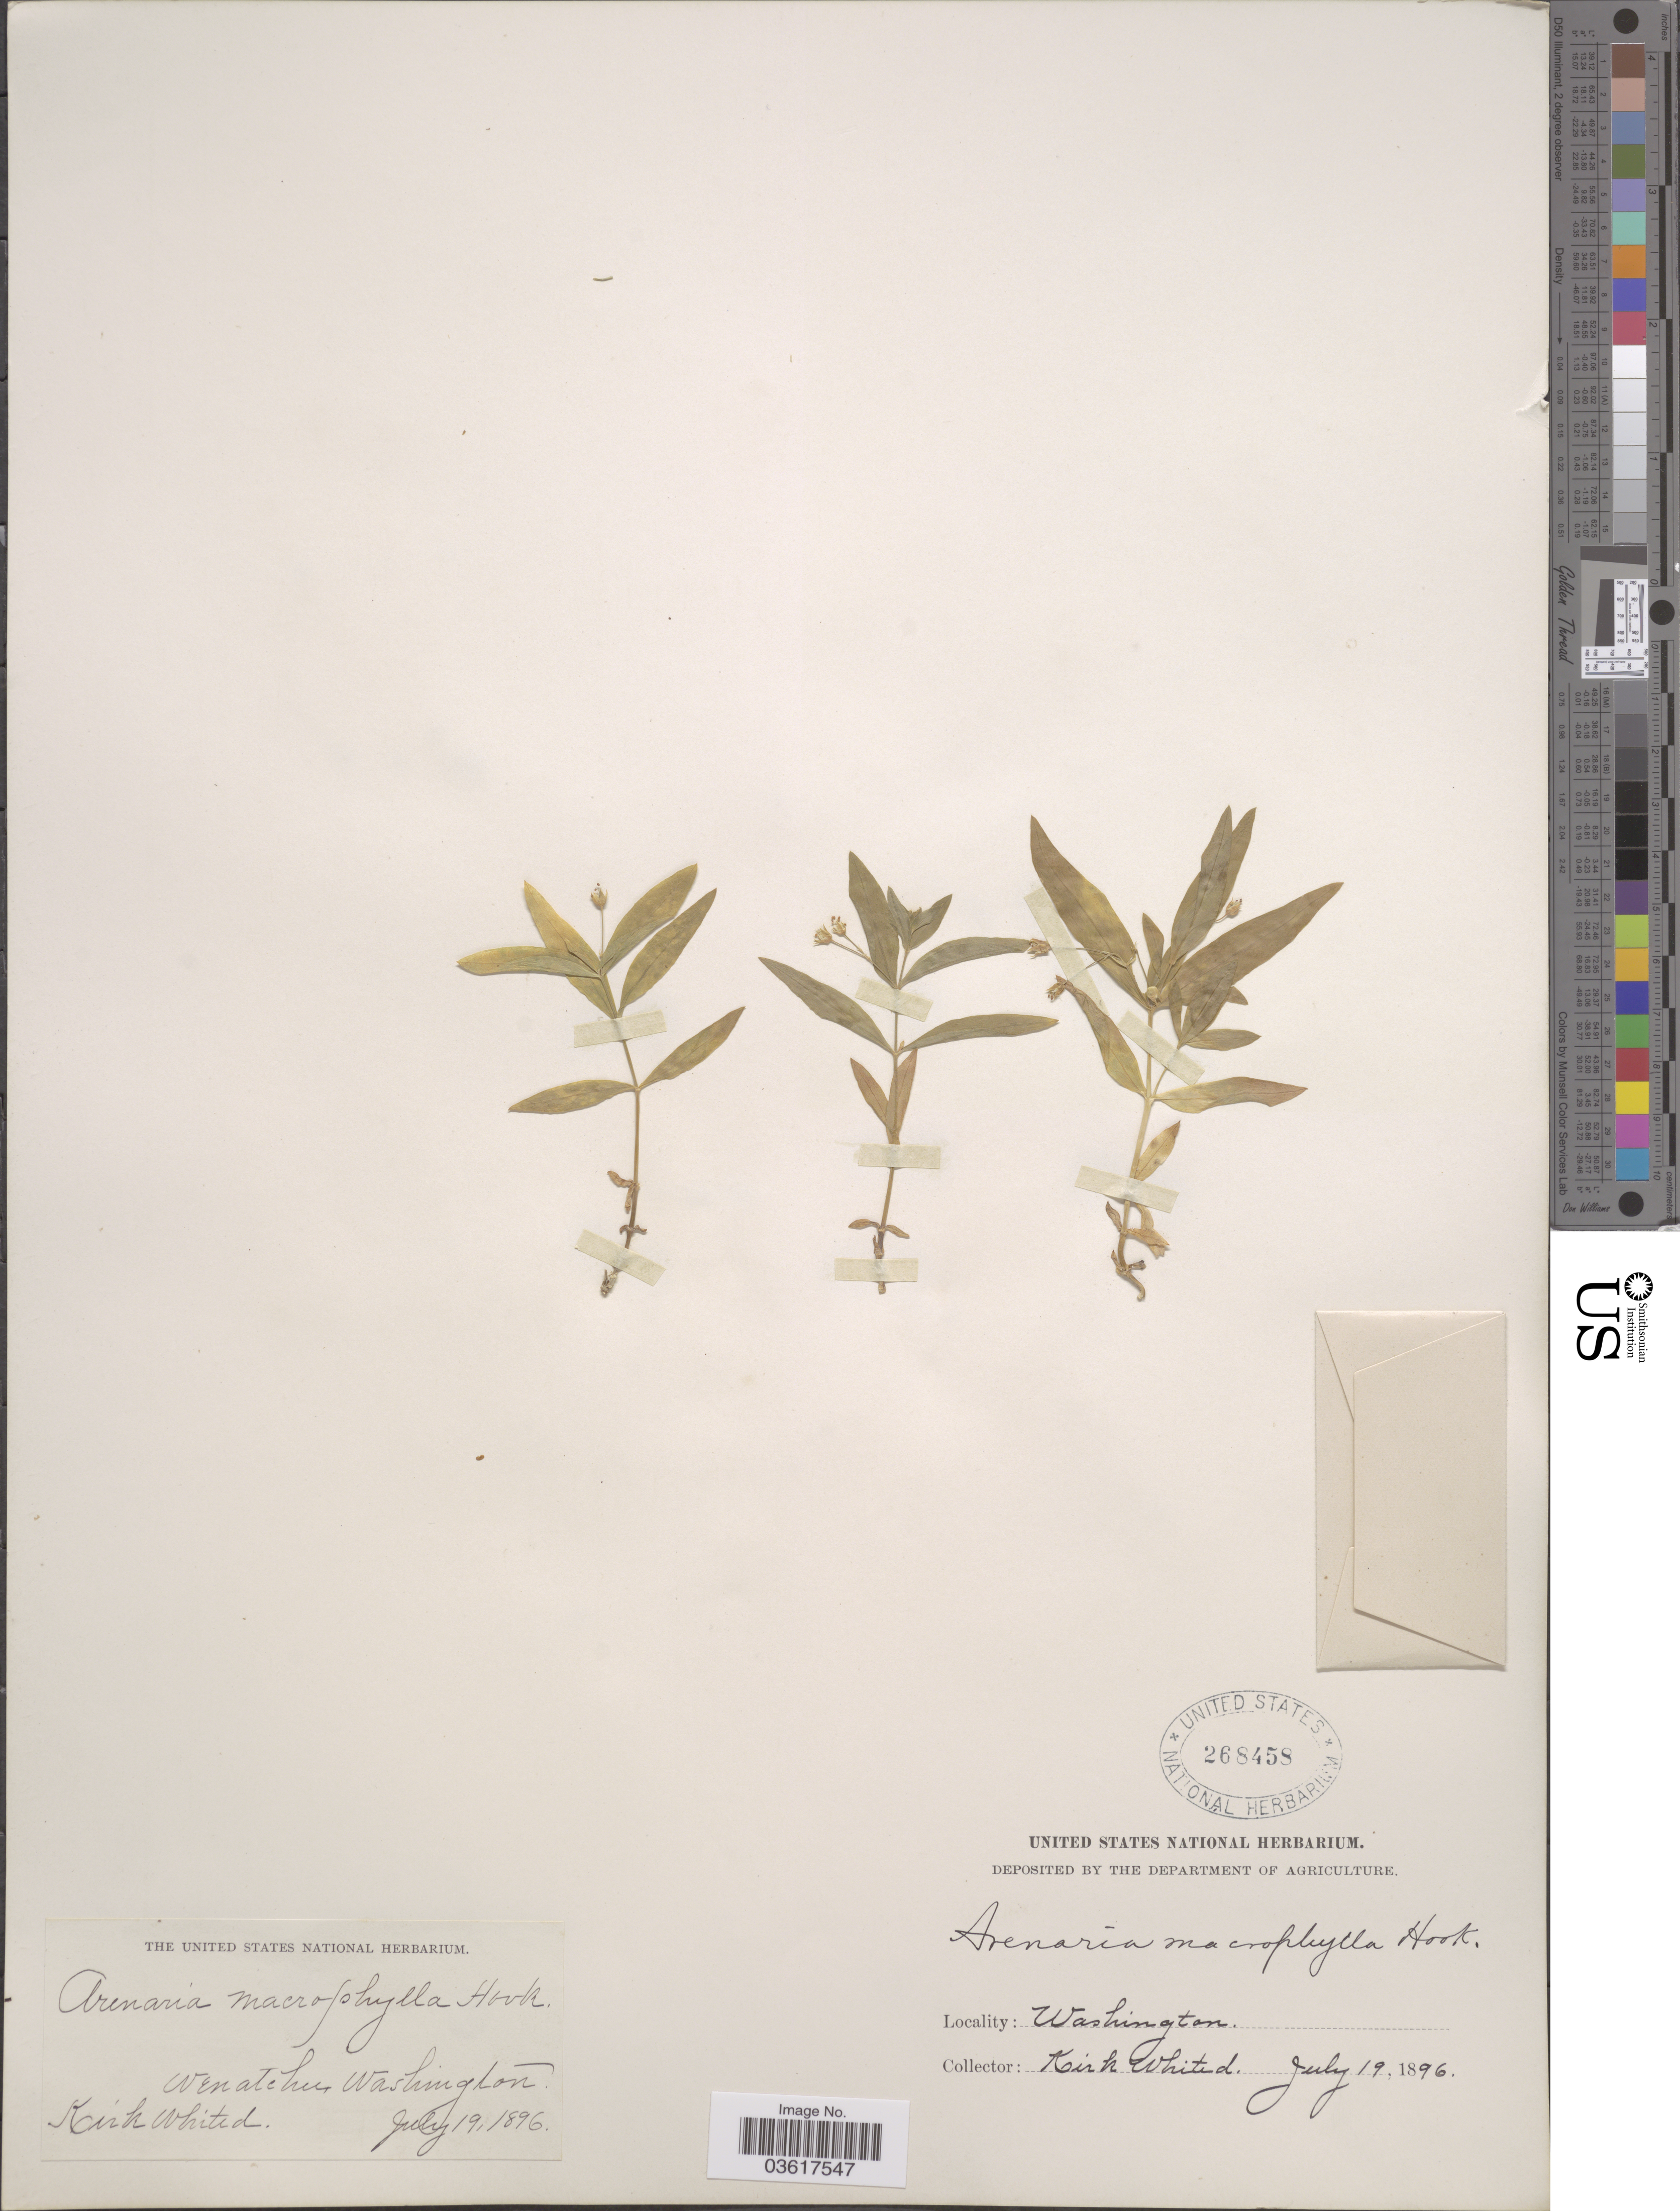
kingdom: Plantae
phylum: Tracheophyta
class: Magnoliopsida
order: Caryophyllales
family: Caryophyllaceae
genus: Moehringia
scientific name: Moehringia macrophylla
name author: (Hook.) Fenzl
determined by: Strong, Mark T., (BOT), Smithsonian Institution - National Museum of Natural History (UNITED STATES)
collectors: K. Whited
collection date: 1896-07-19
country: United States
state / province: Washington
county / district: Chelan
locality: Wenatchee.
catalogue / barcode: US 268458